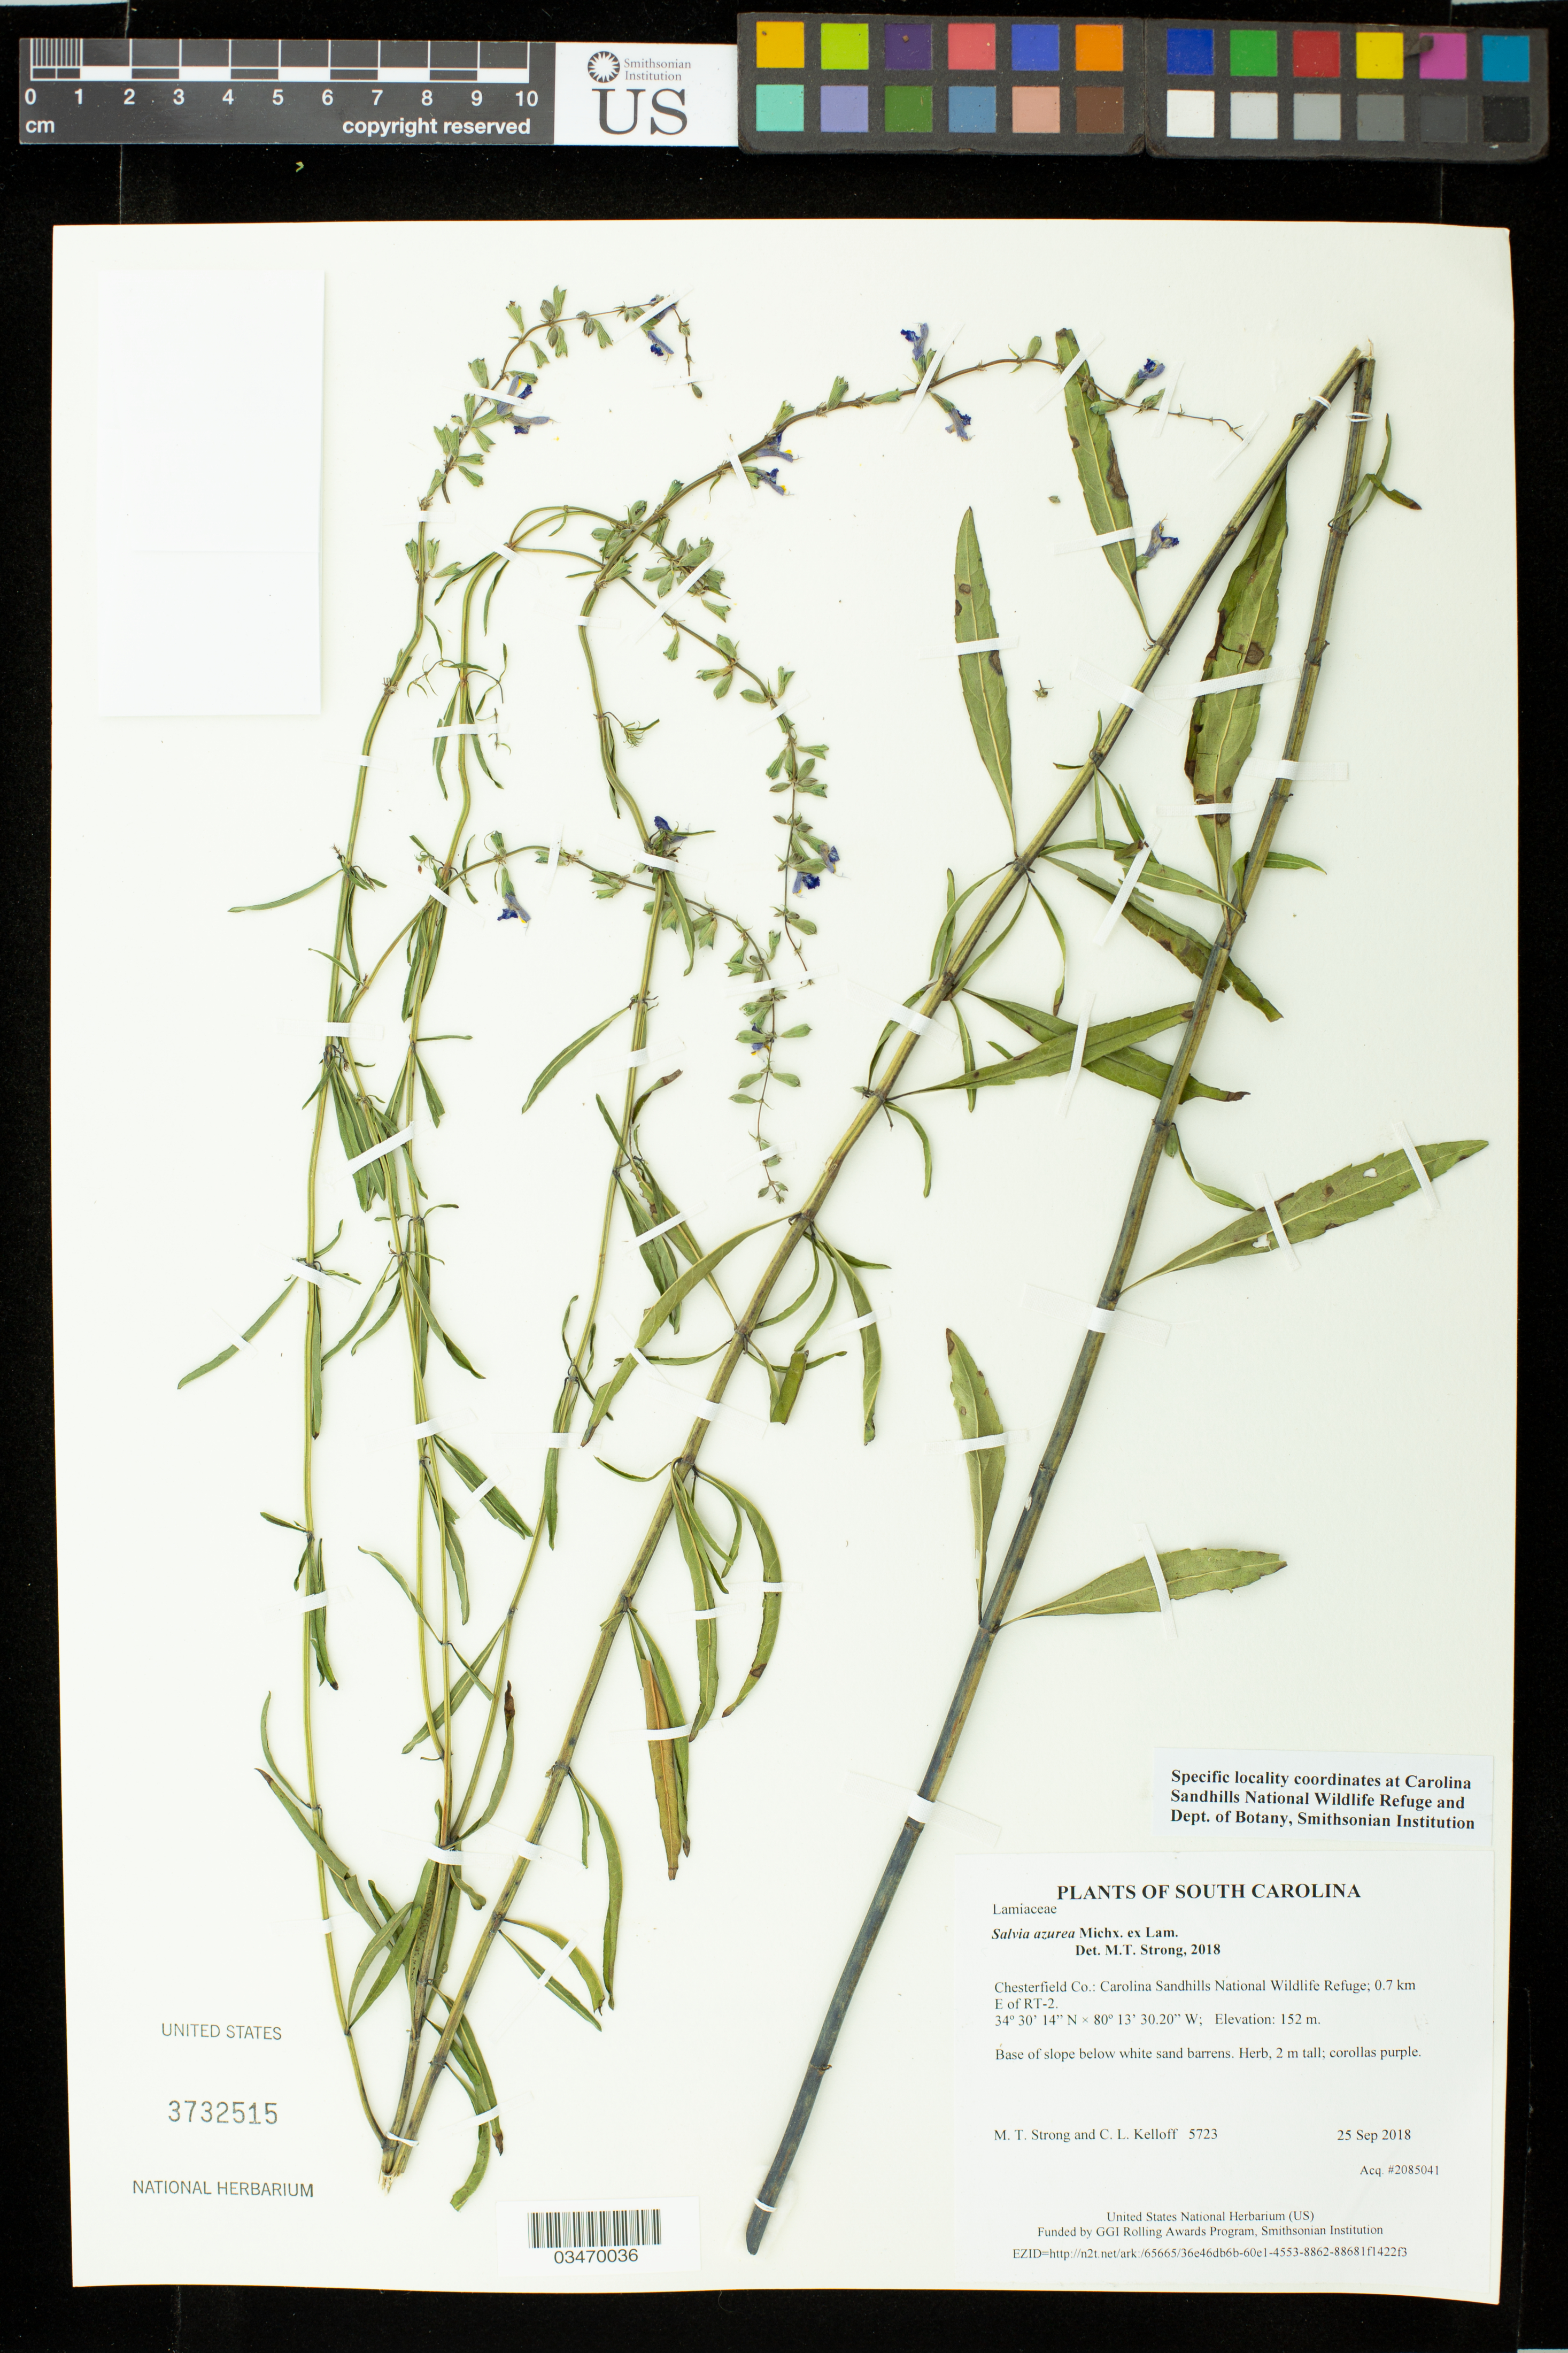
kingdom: Plantae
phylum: Tracheophyta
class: Magnoliopsida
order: Lamiales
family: Lamiaceae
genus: Salvia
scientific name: Salvia azurea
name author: Michx. ex Vahl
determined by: Strong, M. T., (US), Smithsonian Institution - National Museum of Natural History (UNITED STATES)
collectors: M. T. Strong & C. L. Kelloff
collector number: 5723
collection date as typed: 25 Sep 2018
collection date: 2018-09-25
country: United States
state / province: South Carolina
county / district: Chesterfield Co.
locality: Carolina Sandhills National Wildlife Refuge; 0.7 km E of RT-2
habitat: Base of slope below white sand barrens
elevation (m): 152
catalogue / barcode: US 3732515